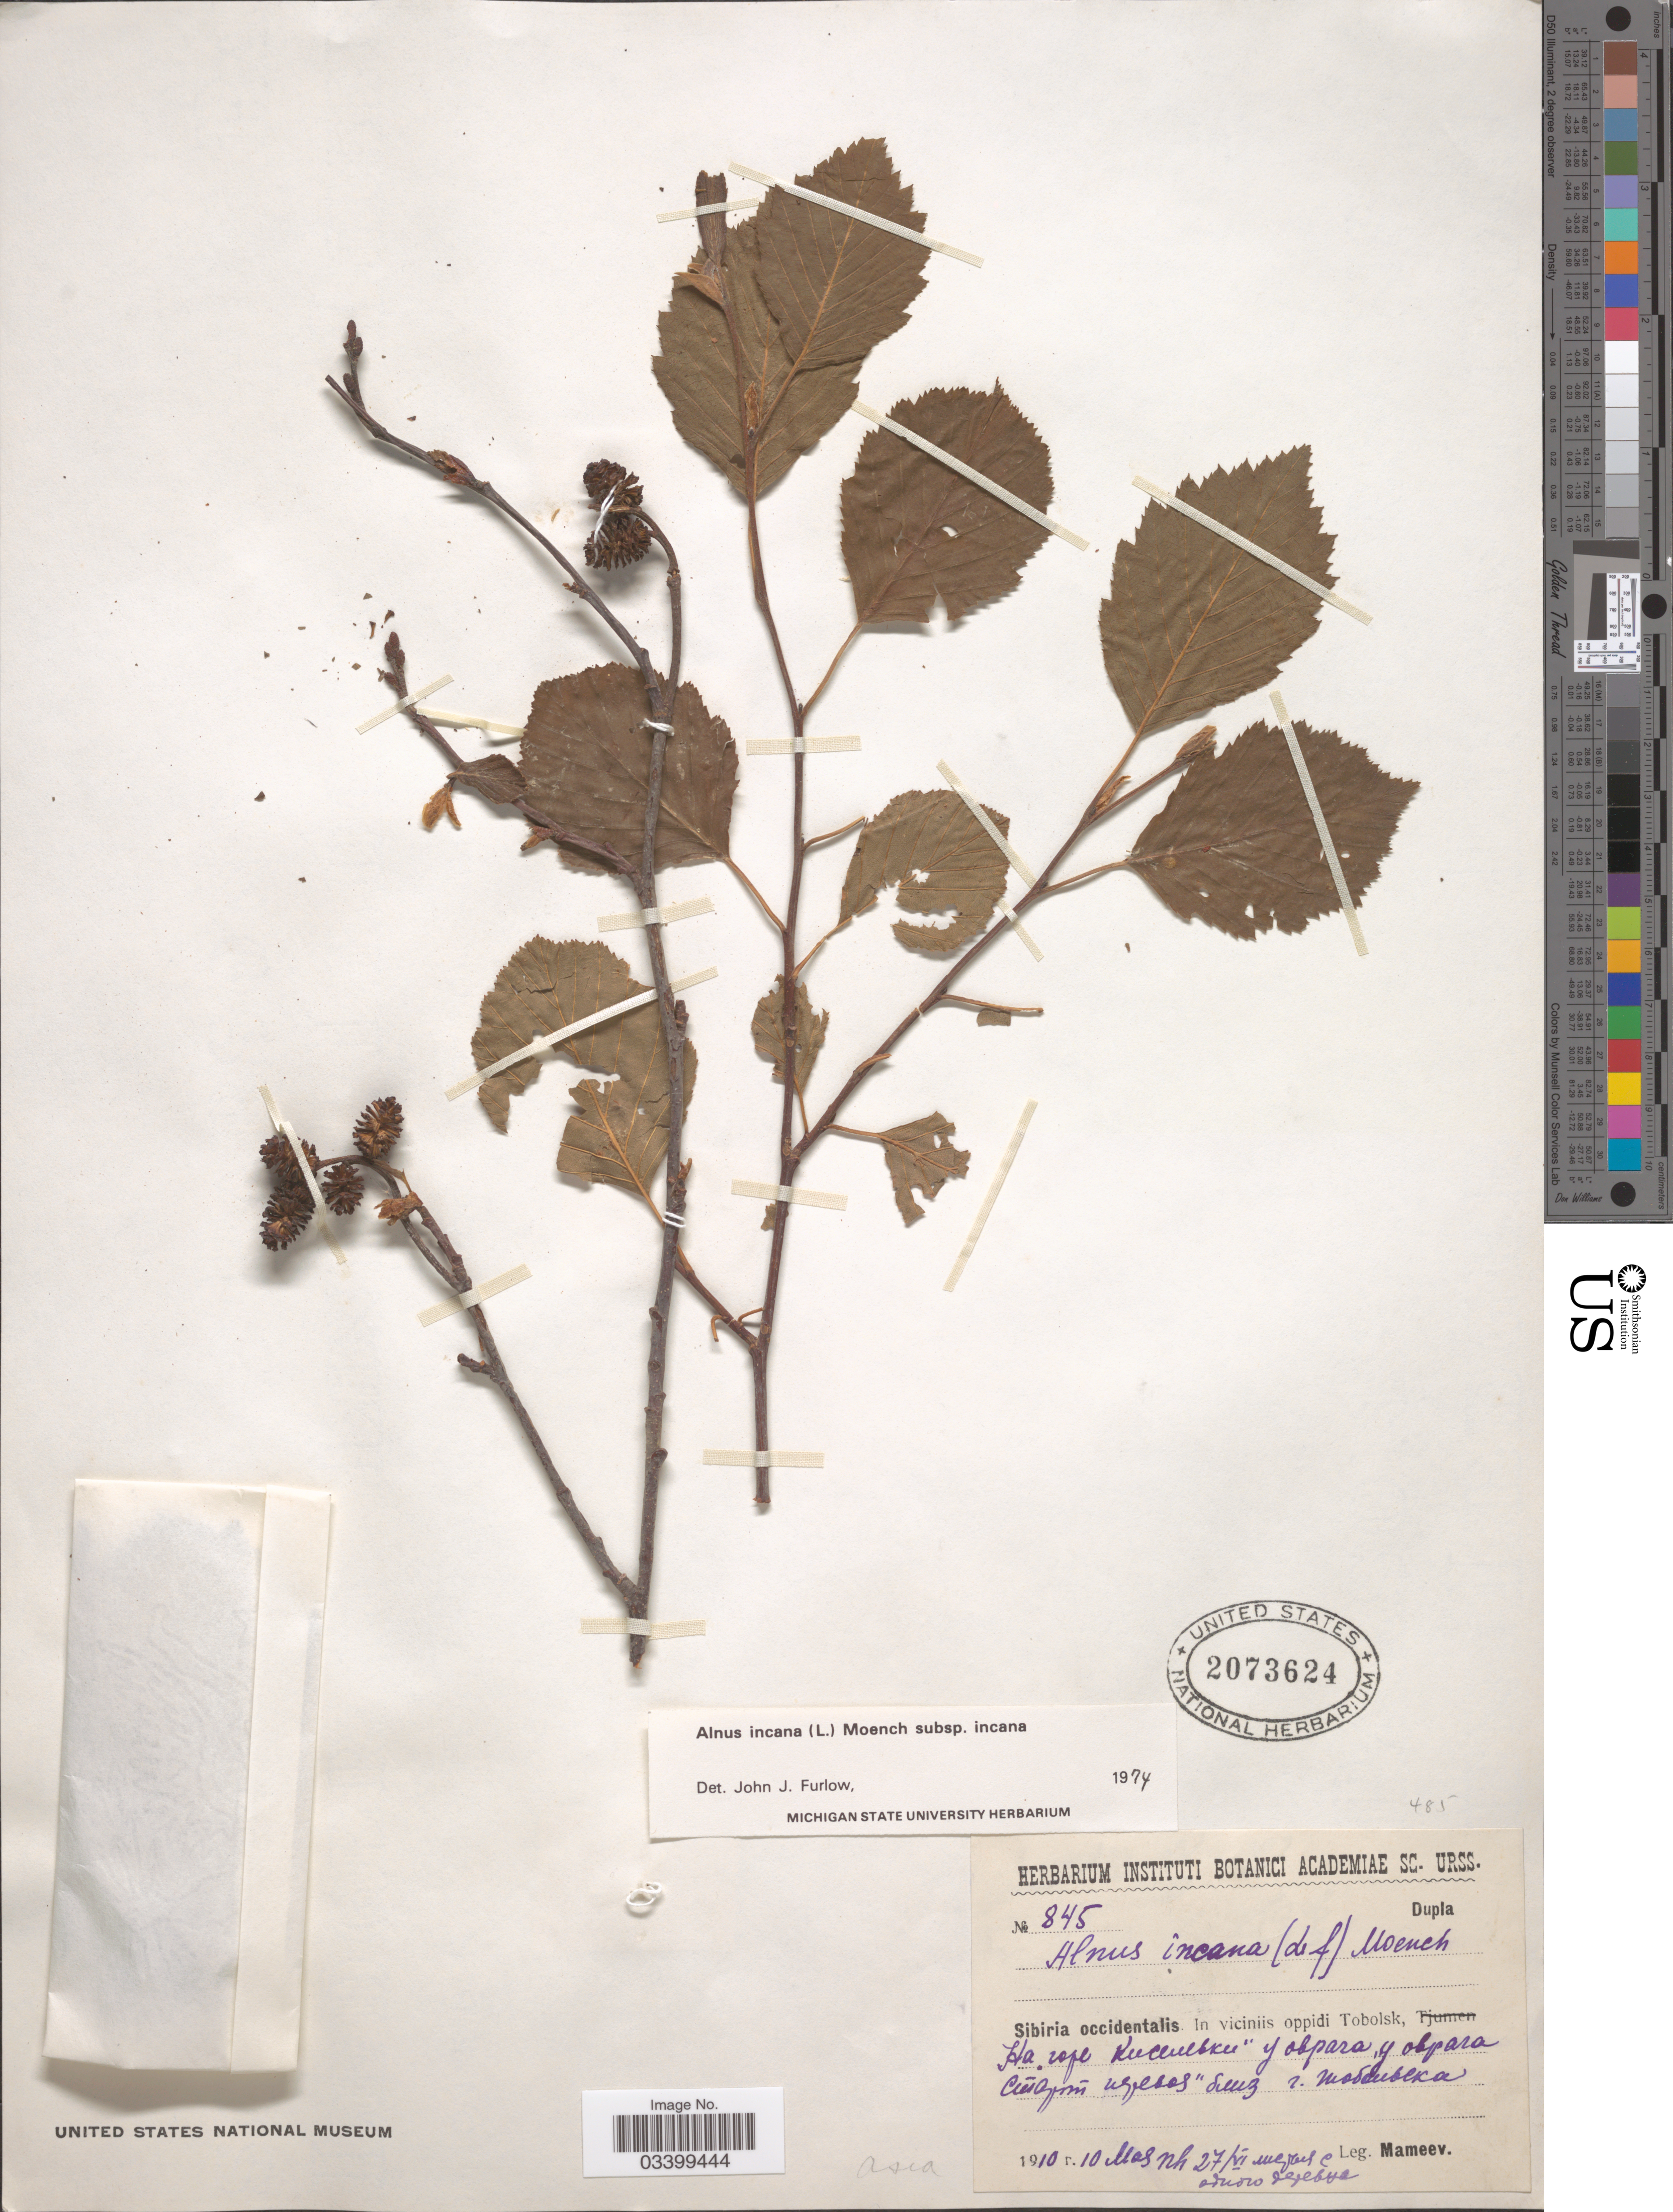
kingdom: Plantae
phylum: Tracheophyta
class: Magnoliopsida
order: Fagales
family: Betulaceae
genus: Alnus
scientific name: Alnus incana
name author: (L.) Moench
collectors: Mameev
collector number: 845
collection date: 1910-06-10/1910-06-27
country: Russian Federation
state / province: Tyumen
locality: Sibiria occidentalis. In viciniis oppidi Tobolsk. X.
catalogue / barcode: US 2073624